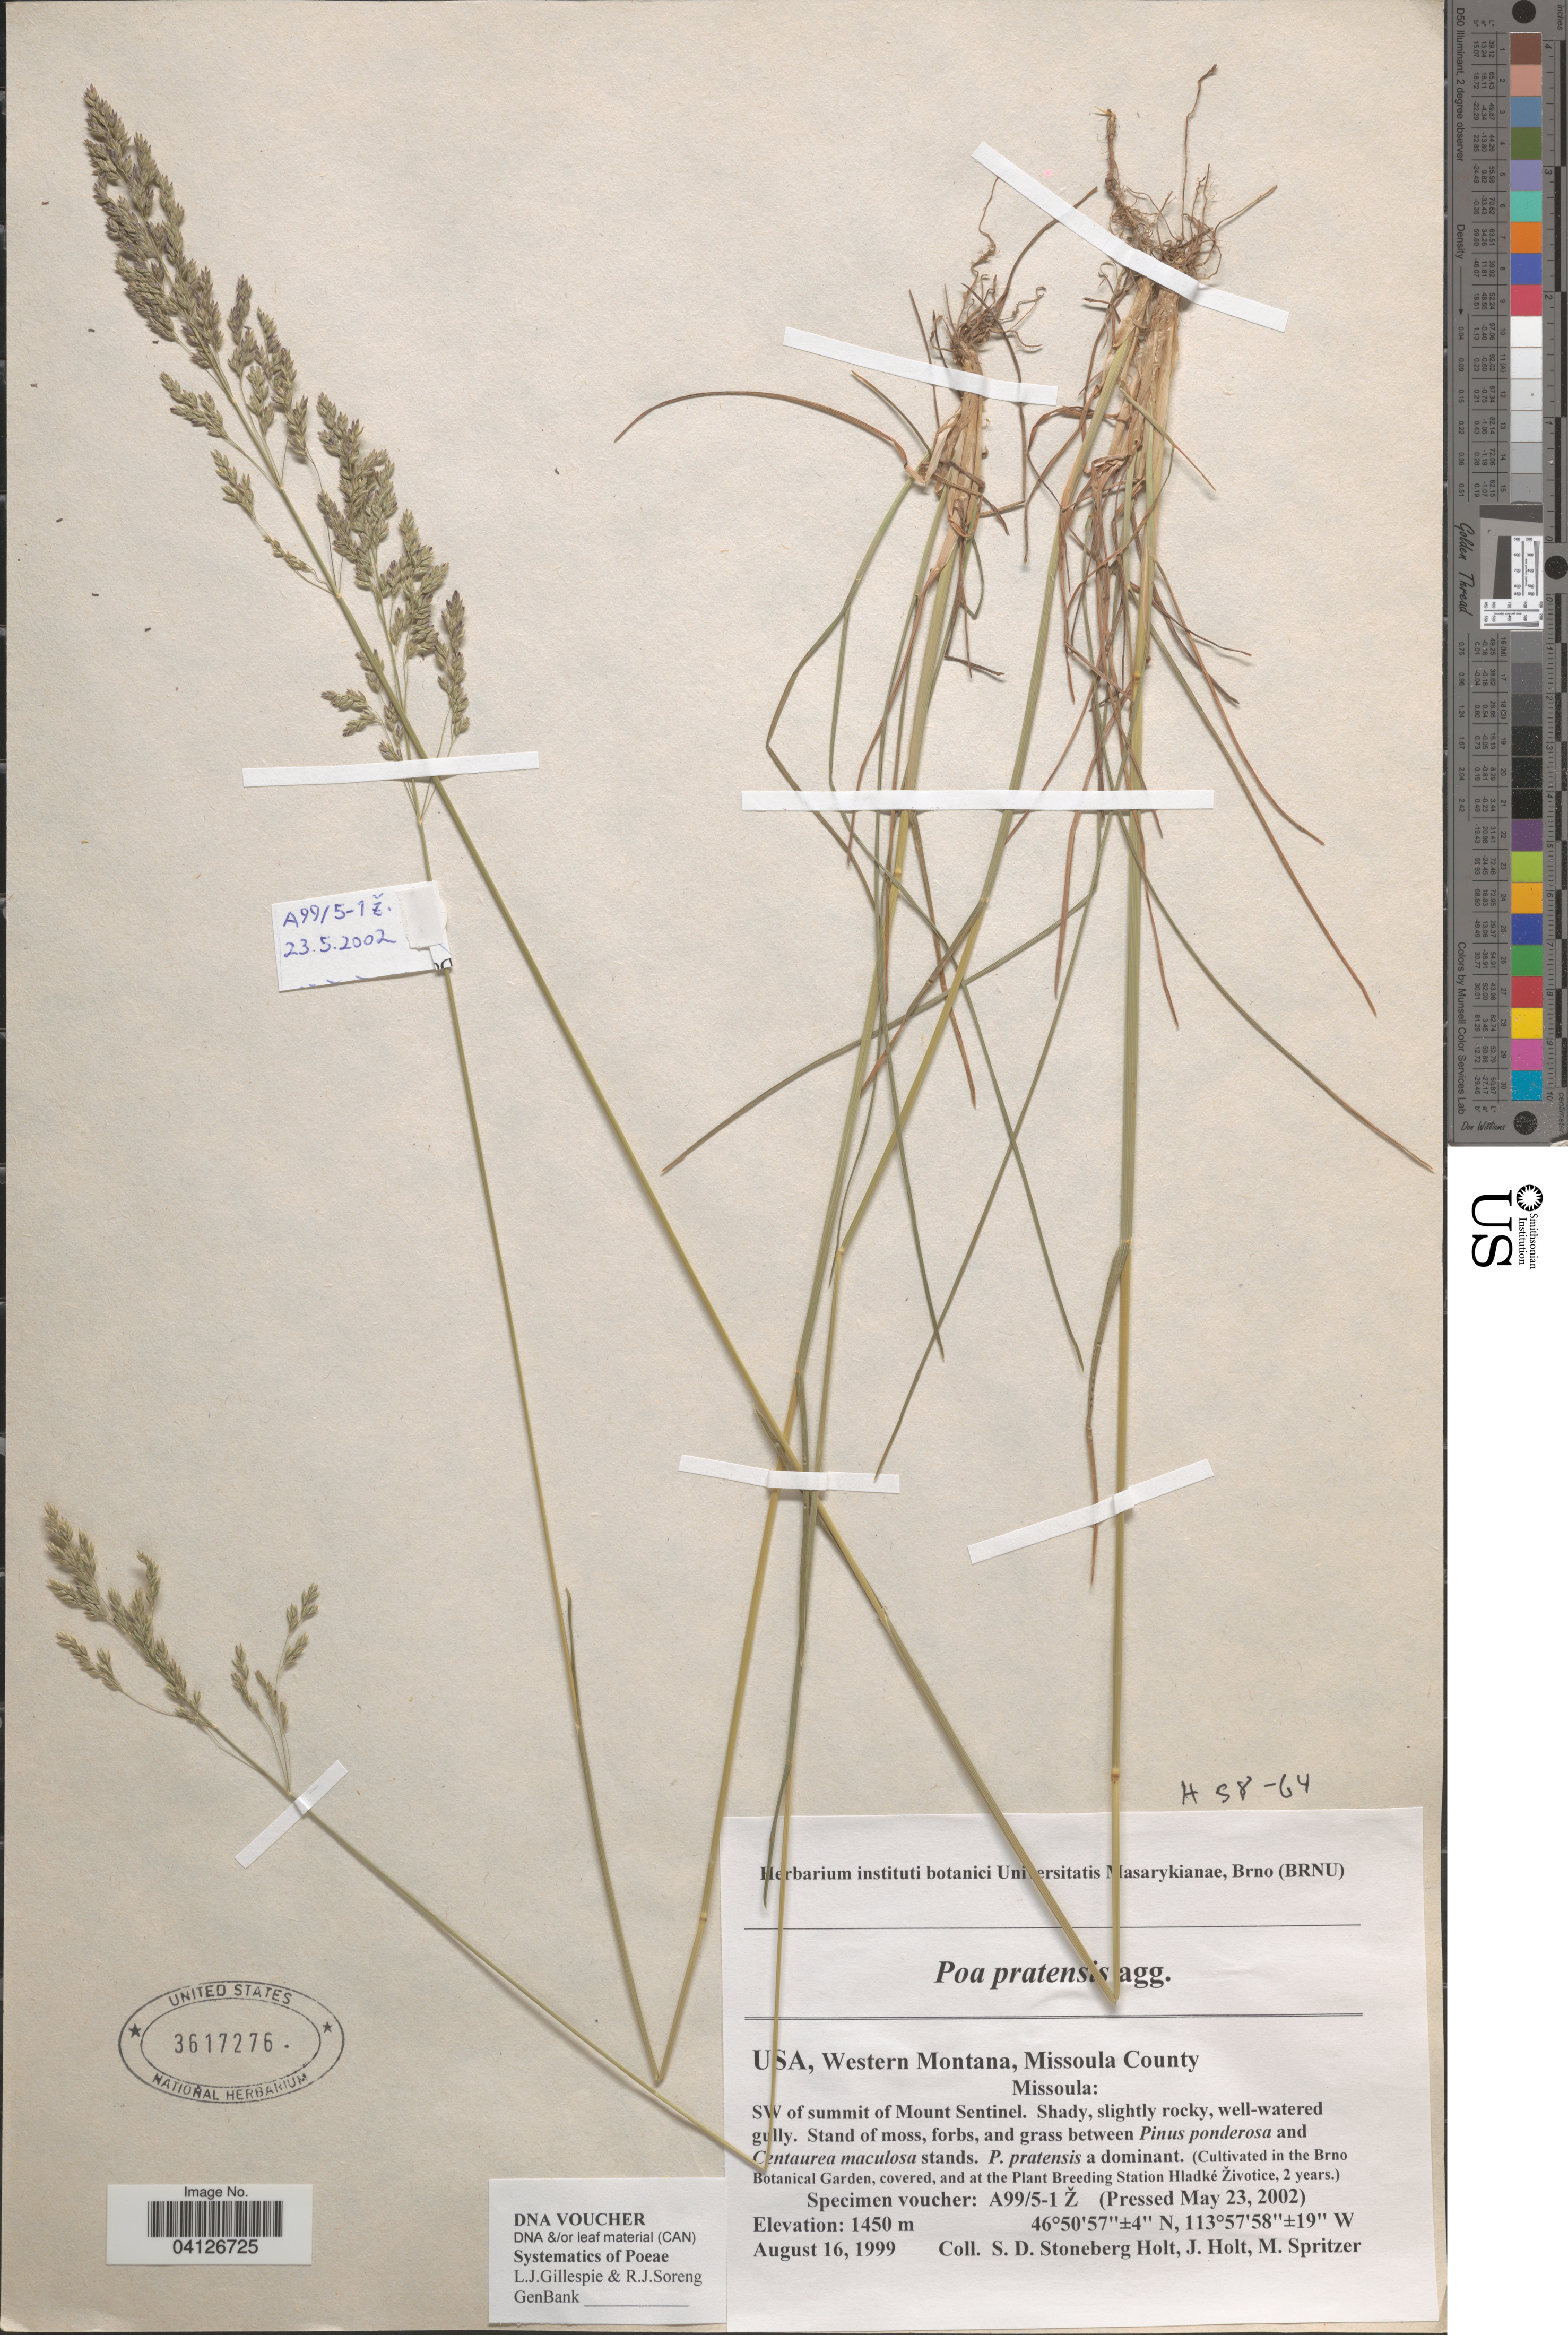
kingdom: Plantae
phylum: Tracheophyta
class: Liliopsida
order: Poales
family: Poaceae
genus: Poa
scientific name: Poa pratensis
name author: L.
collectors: Ex herb. instituti botanici Universitatis Masarykianae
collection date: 2002-05-23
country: Czechia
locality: (Cultivated in the Brno Botanical Garden, covered; and at the Plant Breeding Station Hladké Životice, 2 years.).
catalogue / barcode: US 3617276